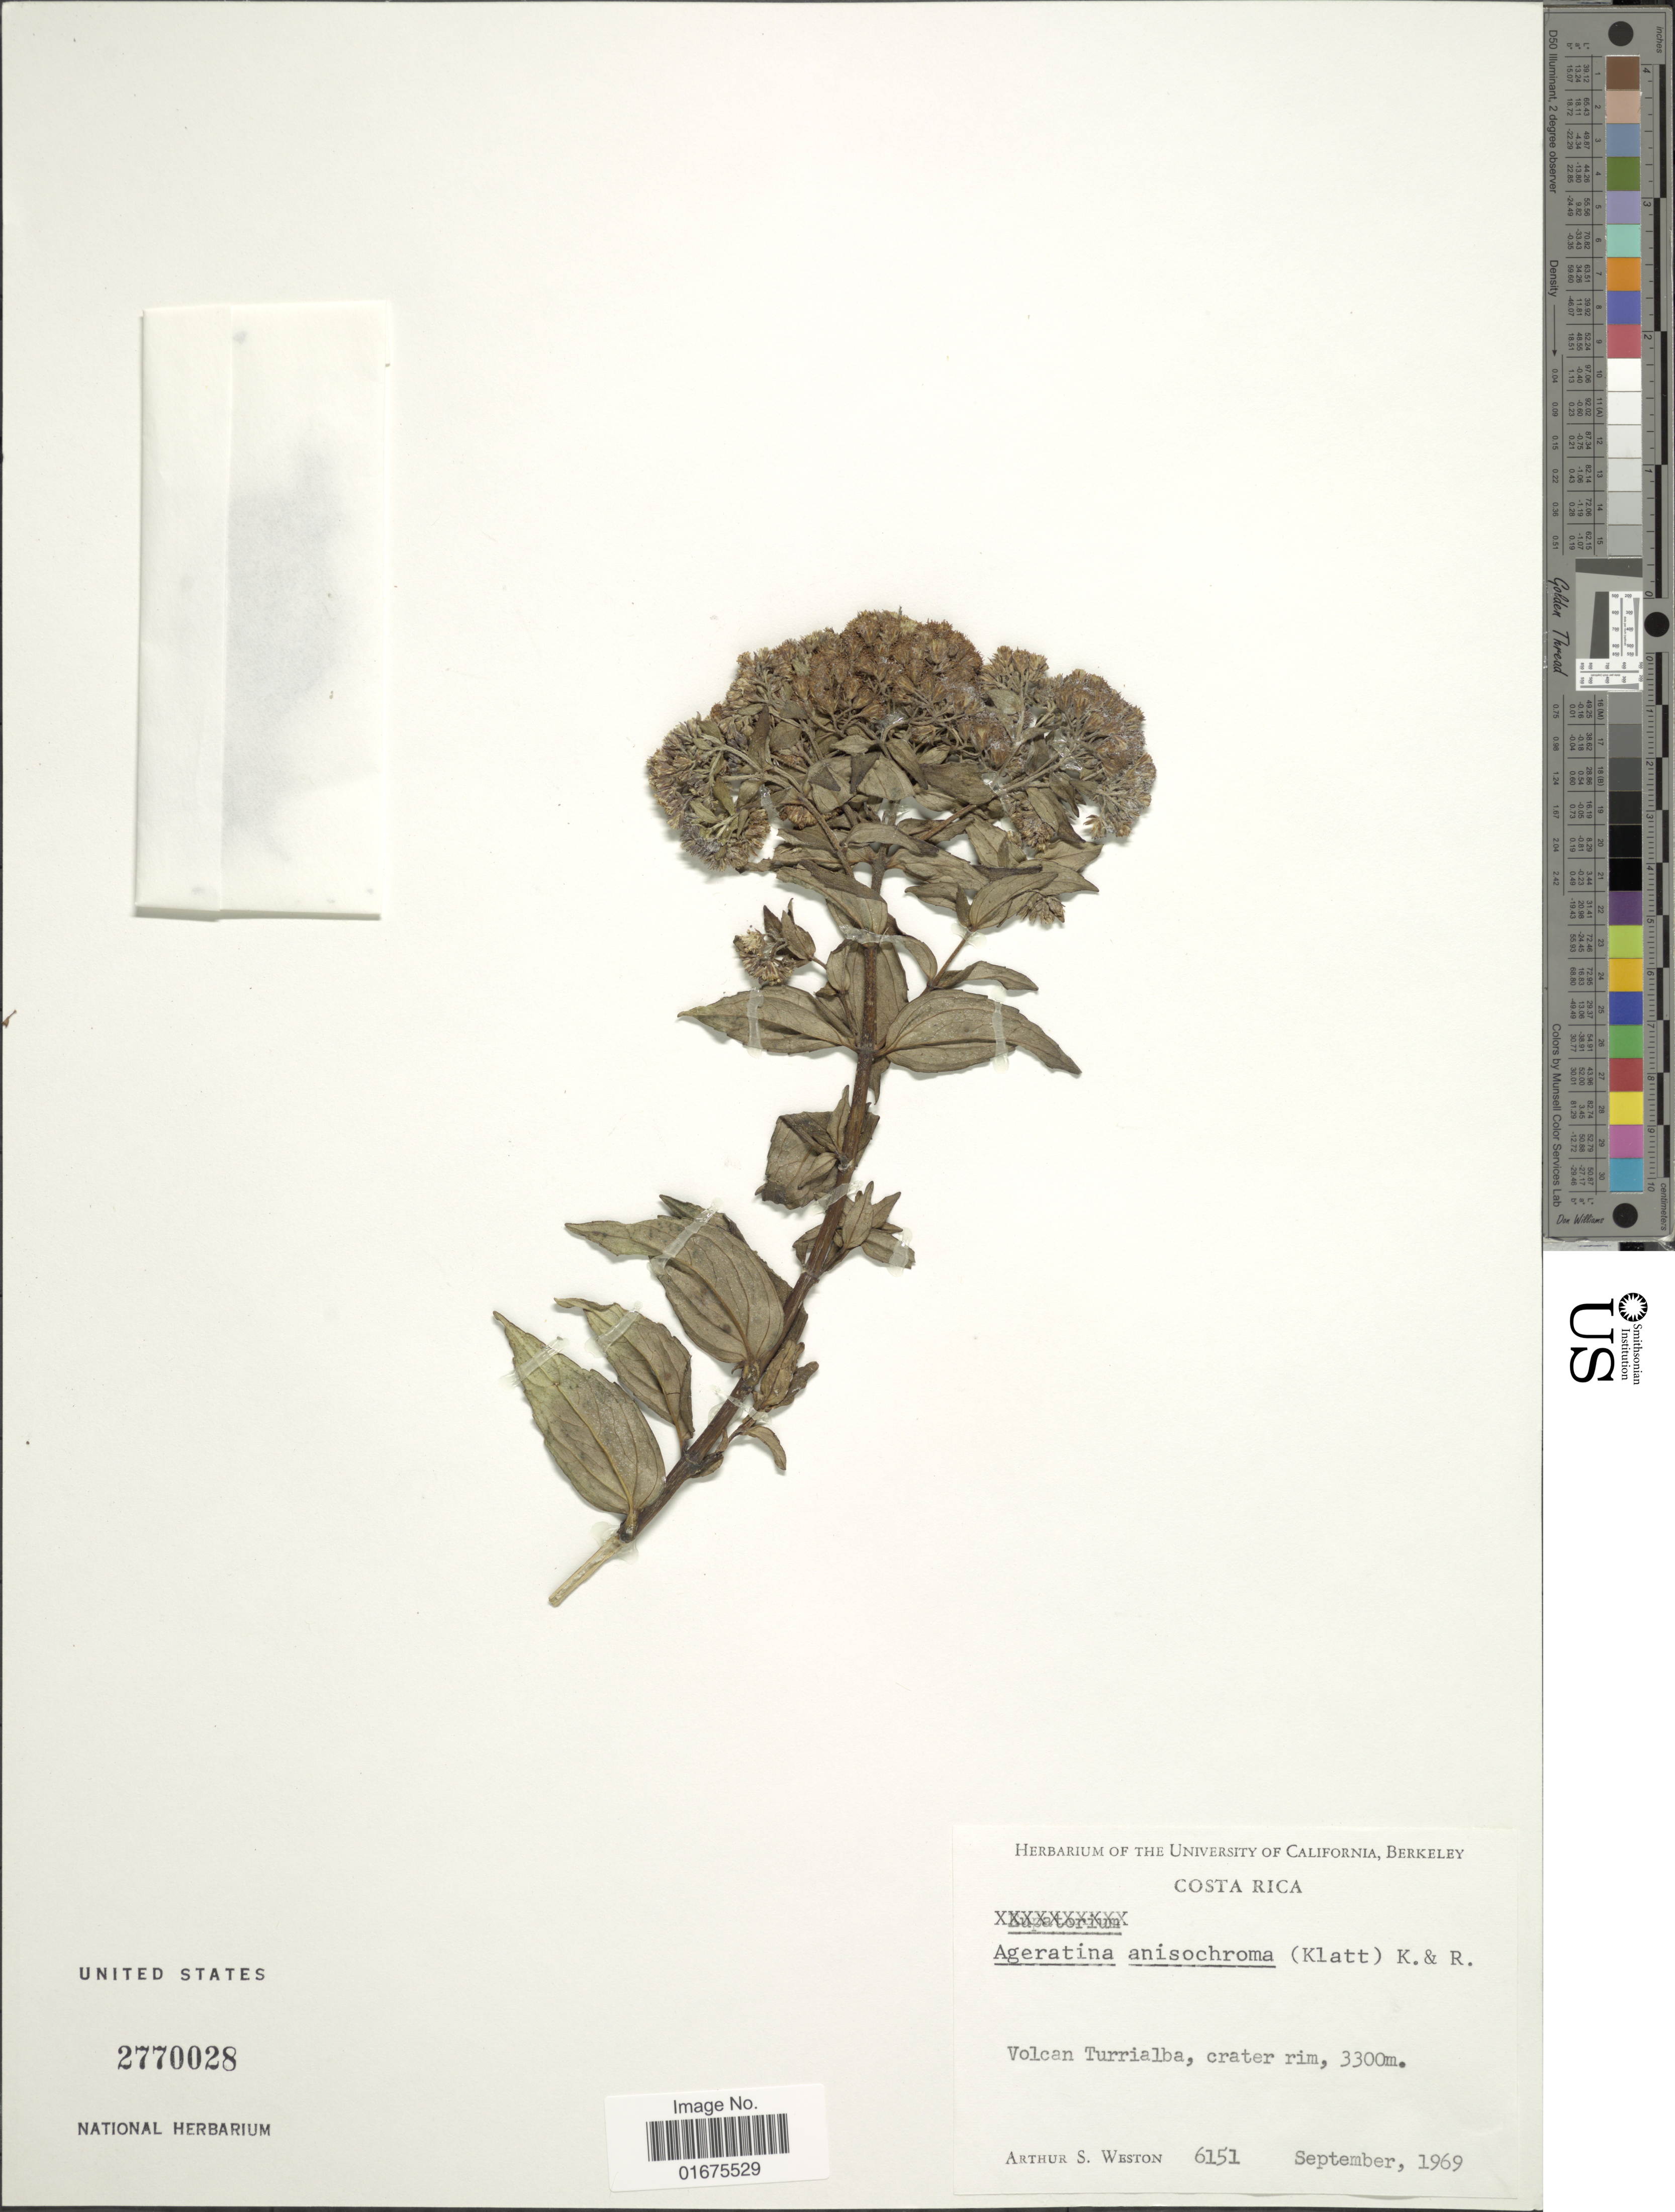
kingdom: Plantae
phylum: Tracheophyta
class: Magnoliopsida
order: Asterales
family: Asteraceae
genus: Ageratina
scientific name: Ageratina anisochroma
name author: (Klatt) R.M. King & H. Rob.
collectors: A. Weston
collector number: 6151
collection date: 1969-09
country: Costa Rica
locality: Volcan Turrialba, crater rim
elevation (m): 3300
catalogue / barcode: US 2770028